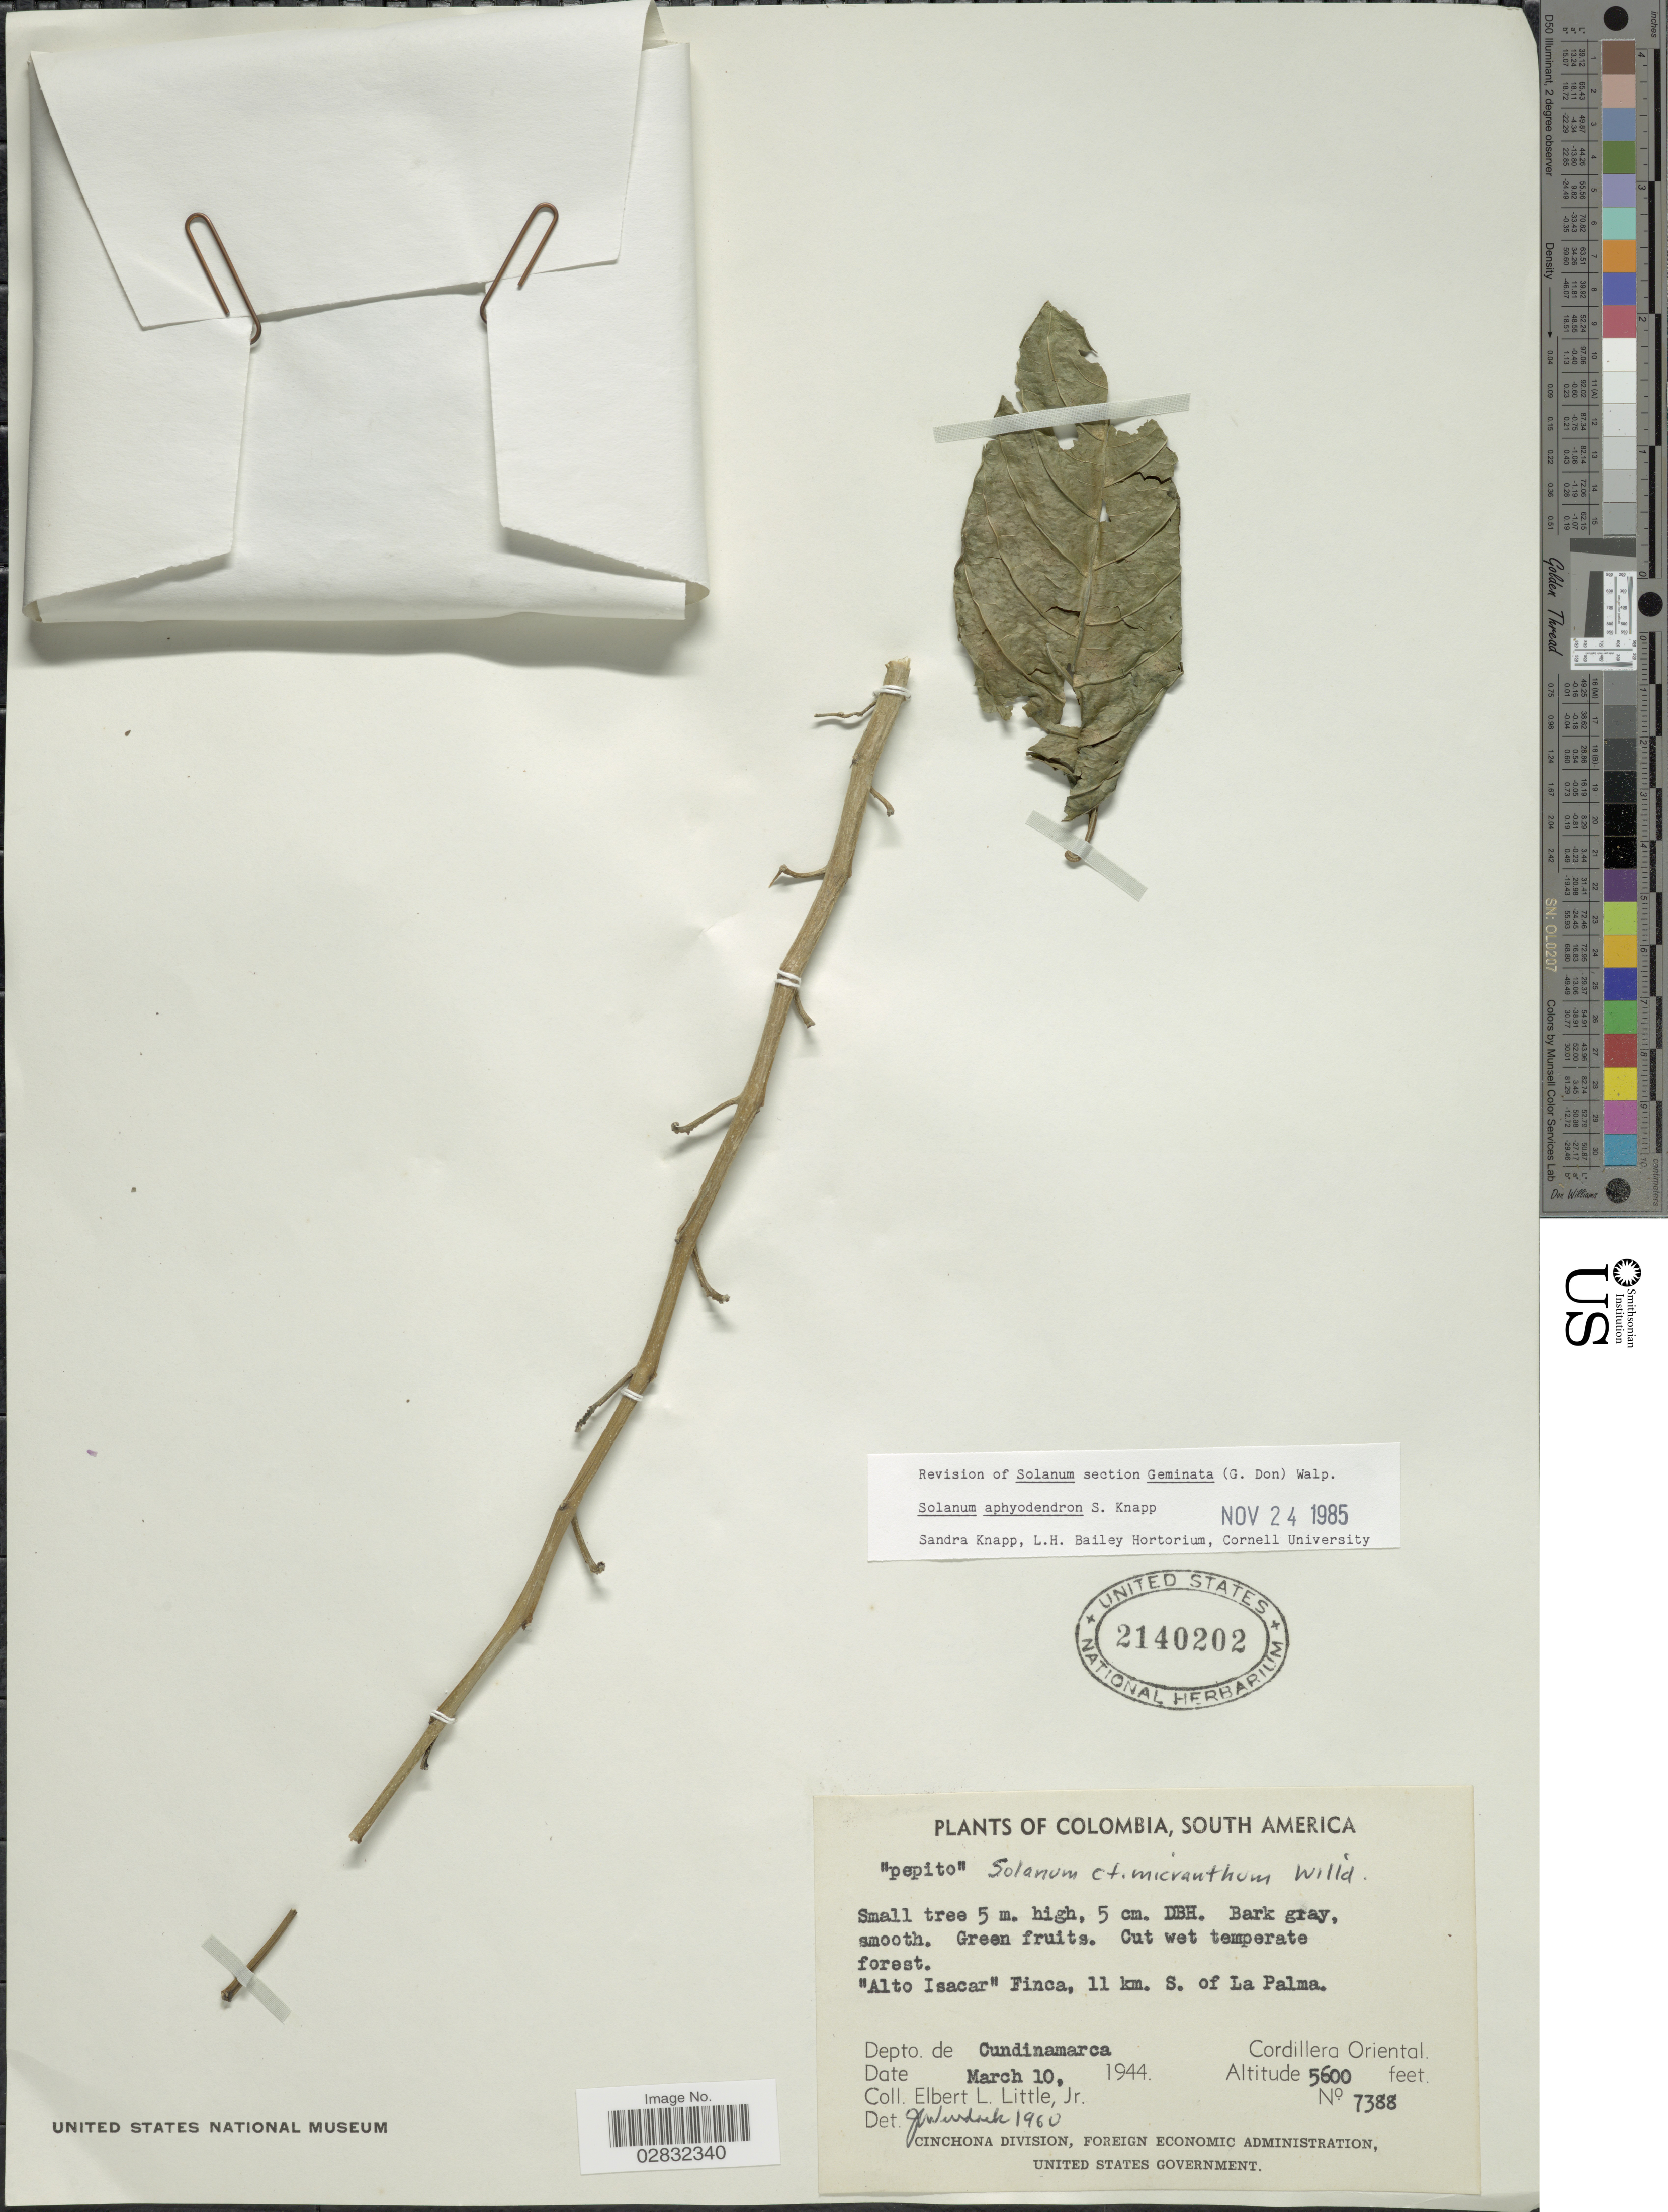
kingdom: Plantae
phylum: Tracheophyta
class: Magnoliopsida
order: Solanales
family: Solanaceae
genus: Solanum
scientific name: Solanum aphyodendron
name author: S. Knapp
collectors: E. L. Little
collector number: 7388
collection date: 1944-03-10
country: Colombia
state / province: Cundinamarca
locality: Depto. de Cundinamarca, Cordillera Oriental, "Alto Isacar" Finca, 11 km. S. of La Palma.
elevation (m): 1707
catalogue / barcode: US 2140202